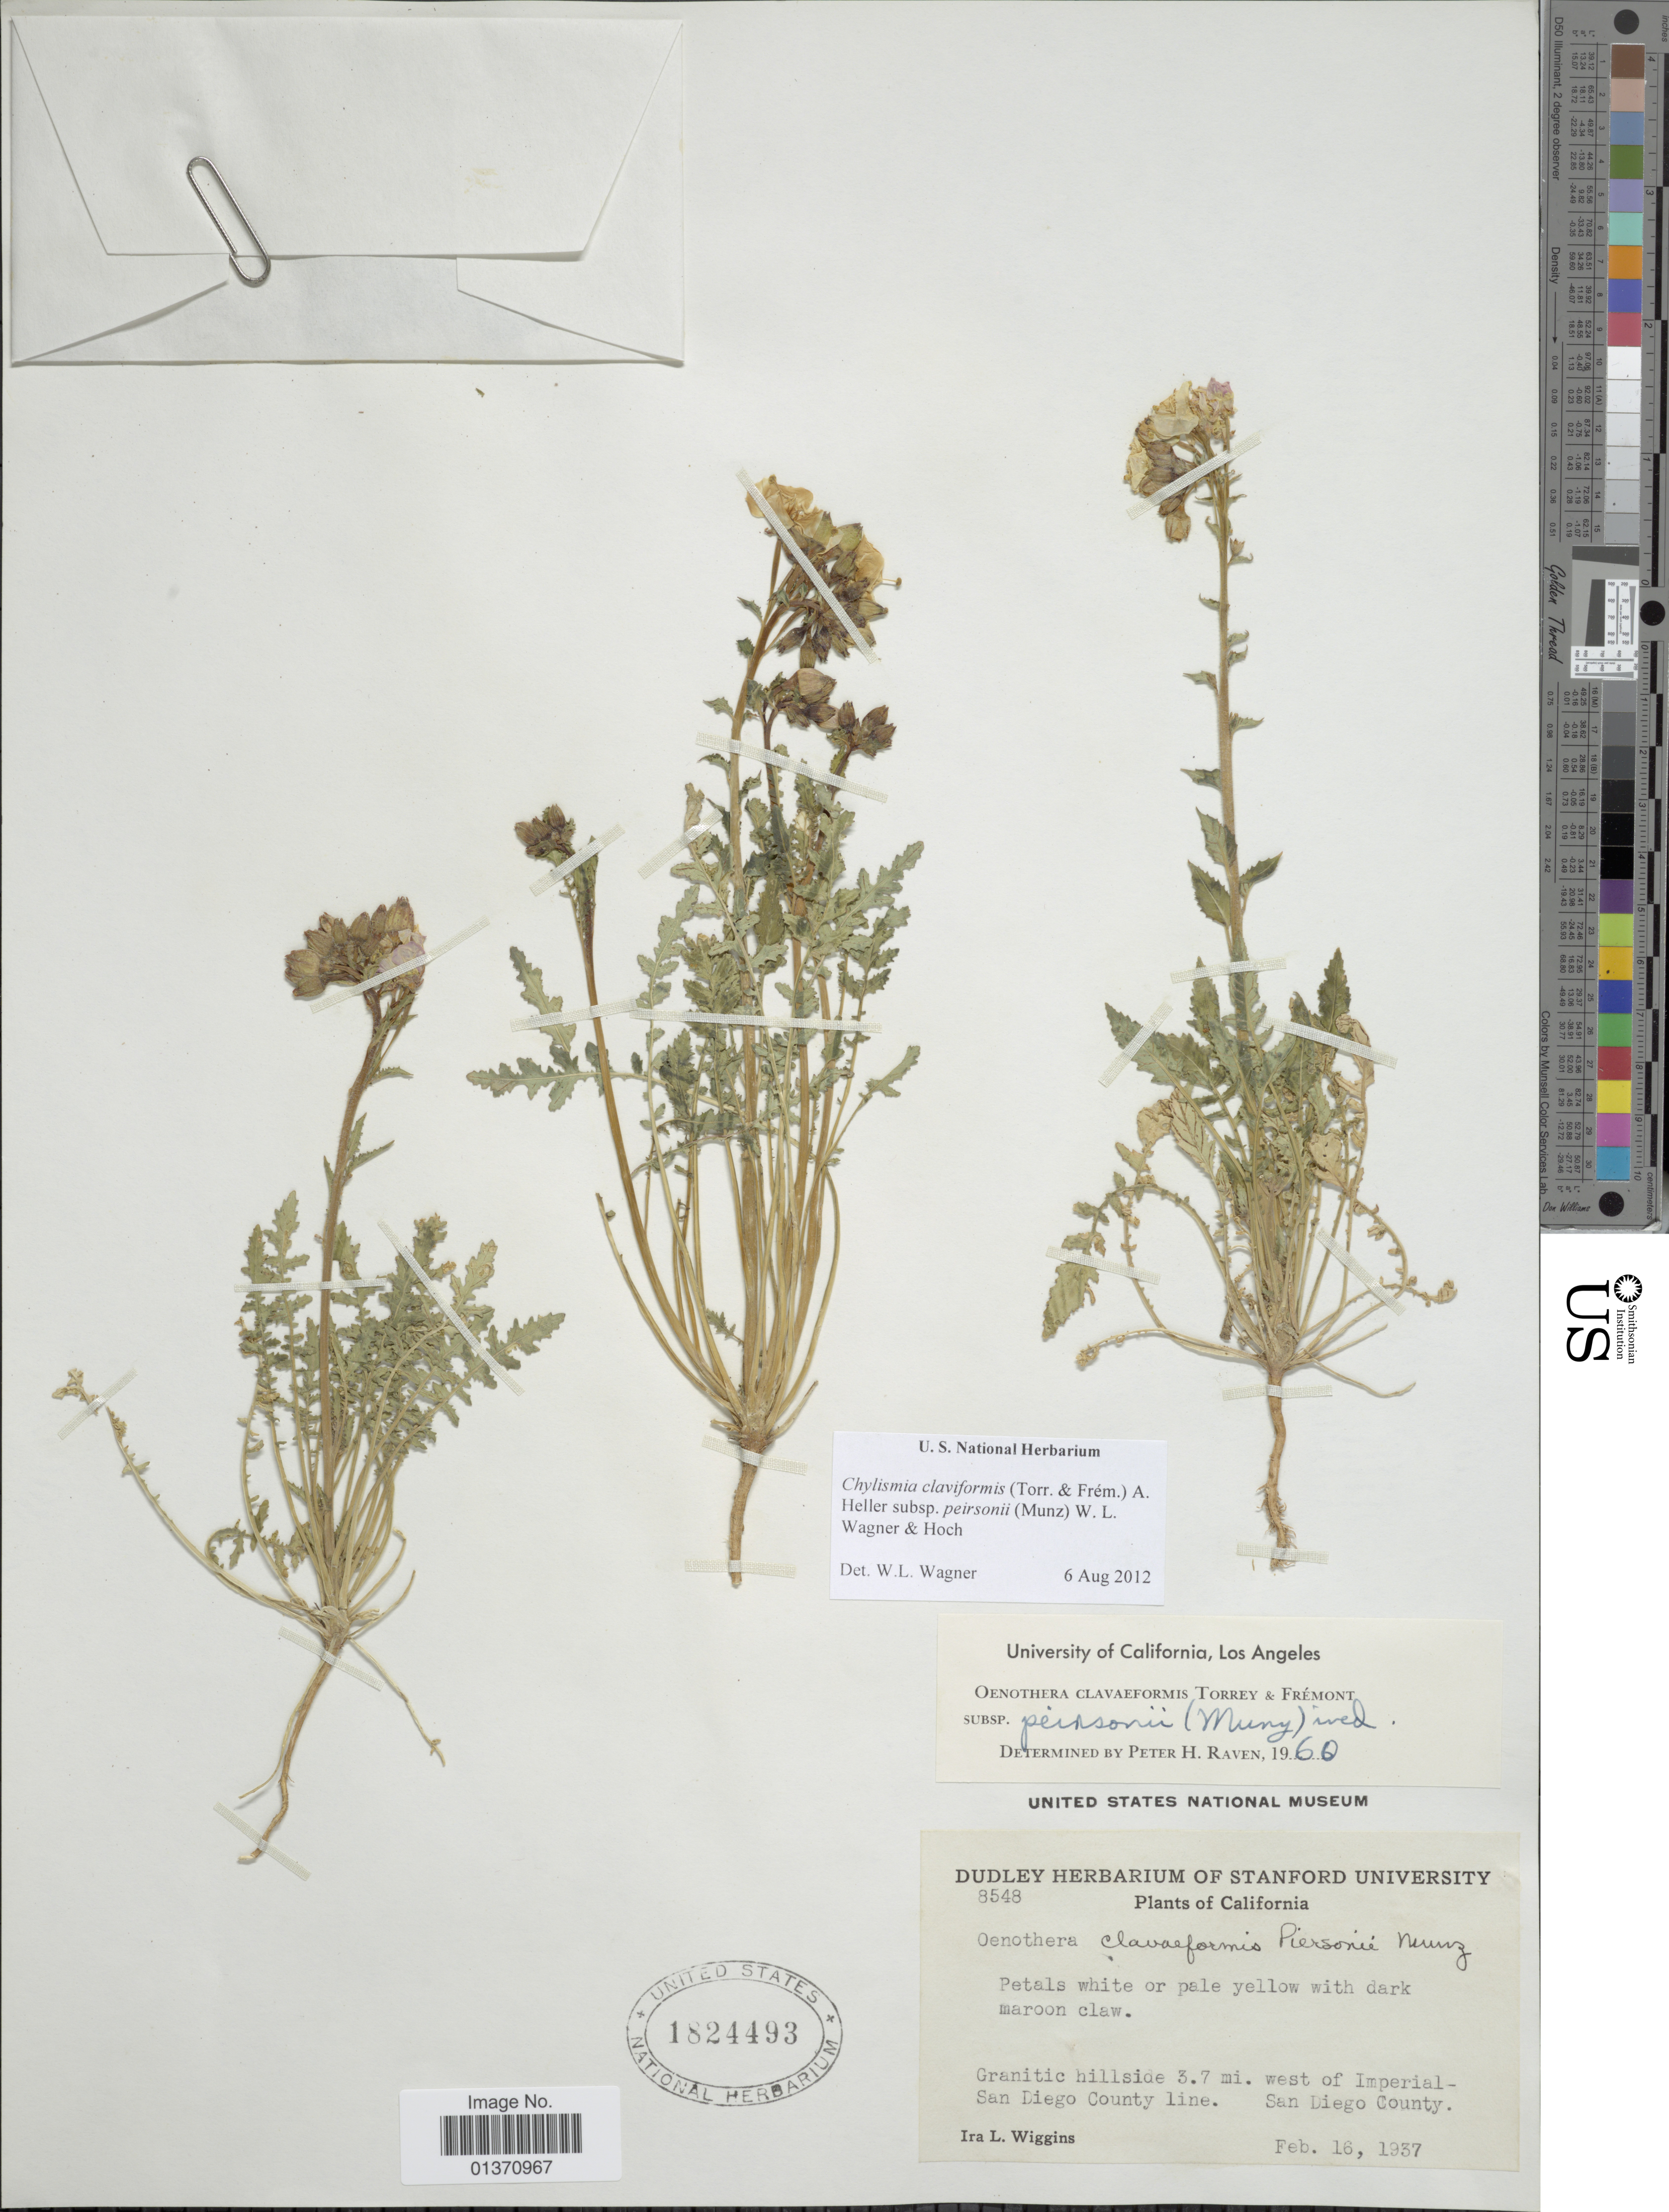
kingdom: Plantae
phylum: Tracheophyta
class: Magnoliopsida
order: Myrtales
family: Onagraceae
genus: Chylismia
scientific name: Chylismia claviformis subsp. peirsonii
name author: (Munz) W.L. Wagner & Hoch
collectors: I. L. Wiggins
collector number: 8548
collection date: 1937-02-16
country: United States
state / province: California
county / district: San Diego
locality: Granitic hillside 3.7 mi. west of Imperial - San Diego County line. San Diego County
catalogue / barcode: US 1824493